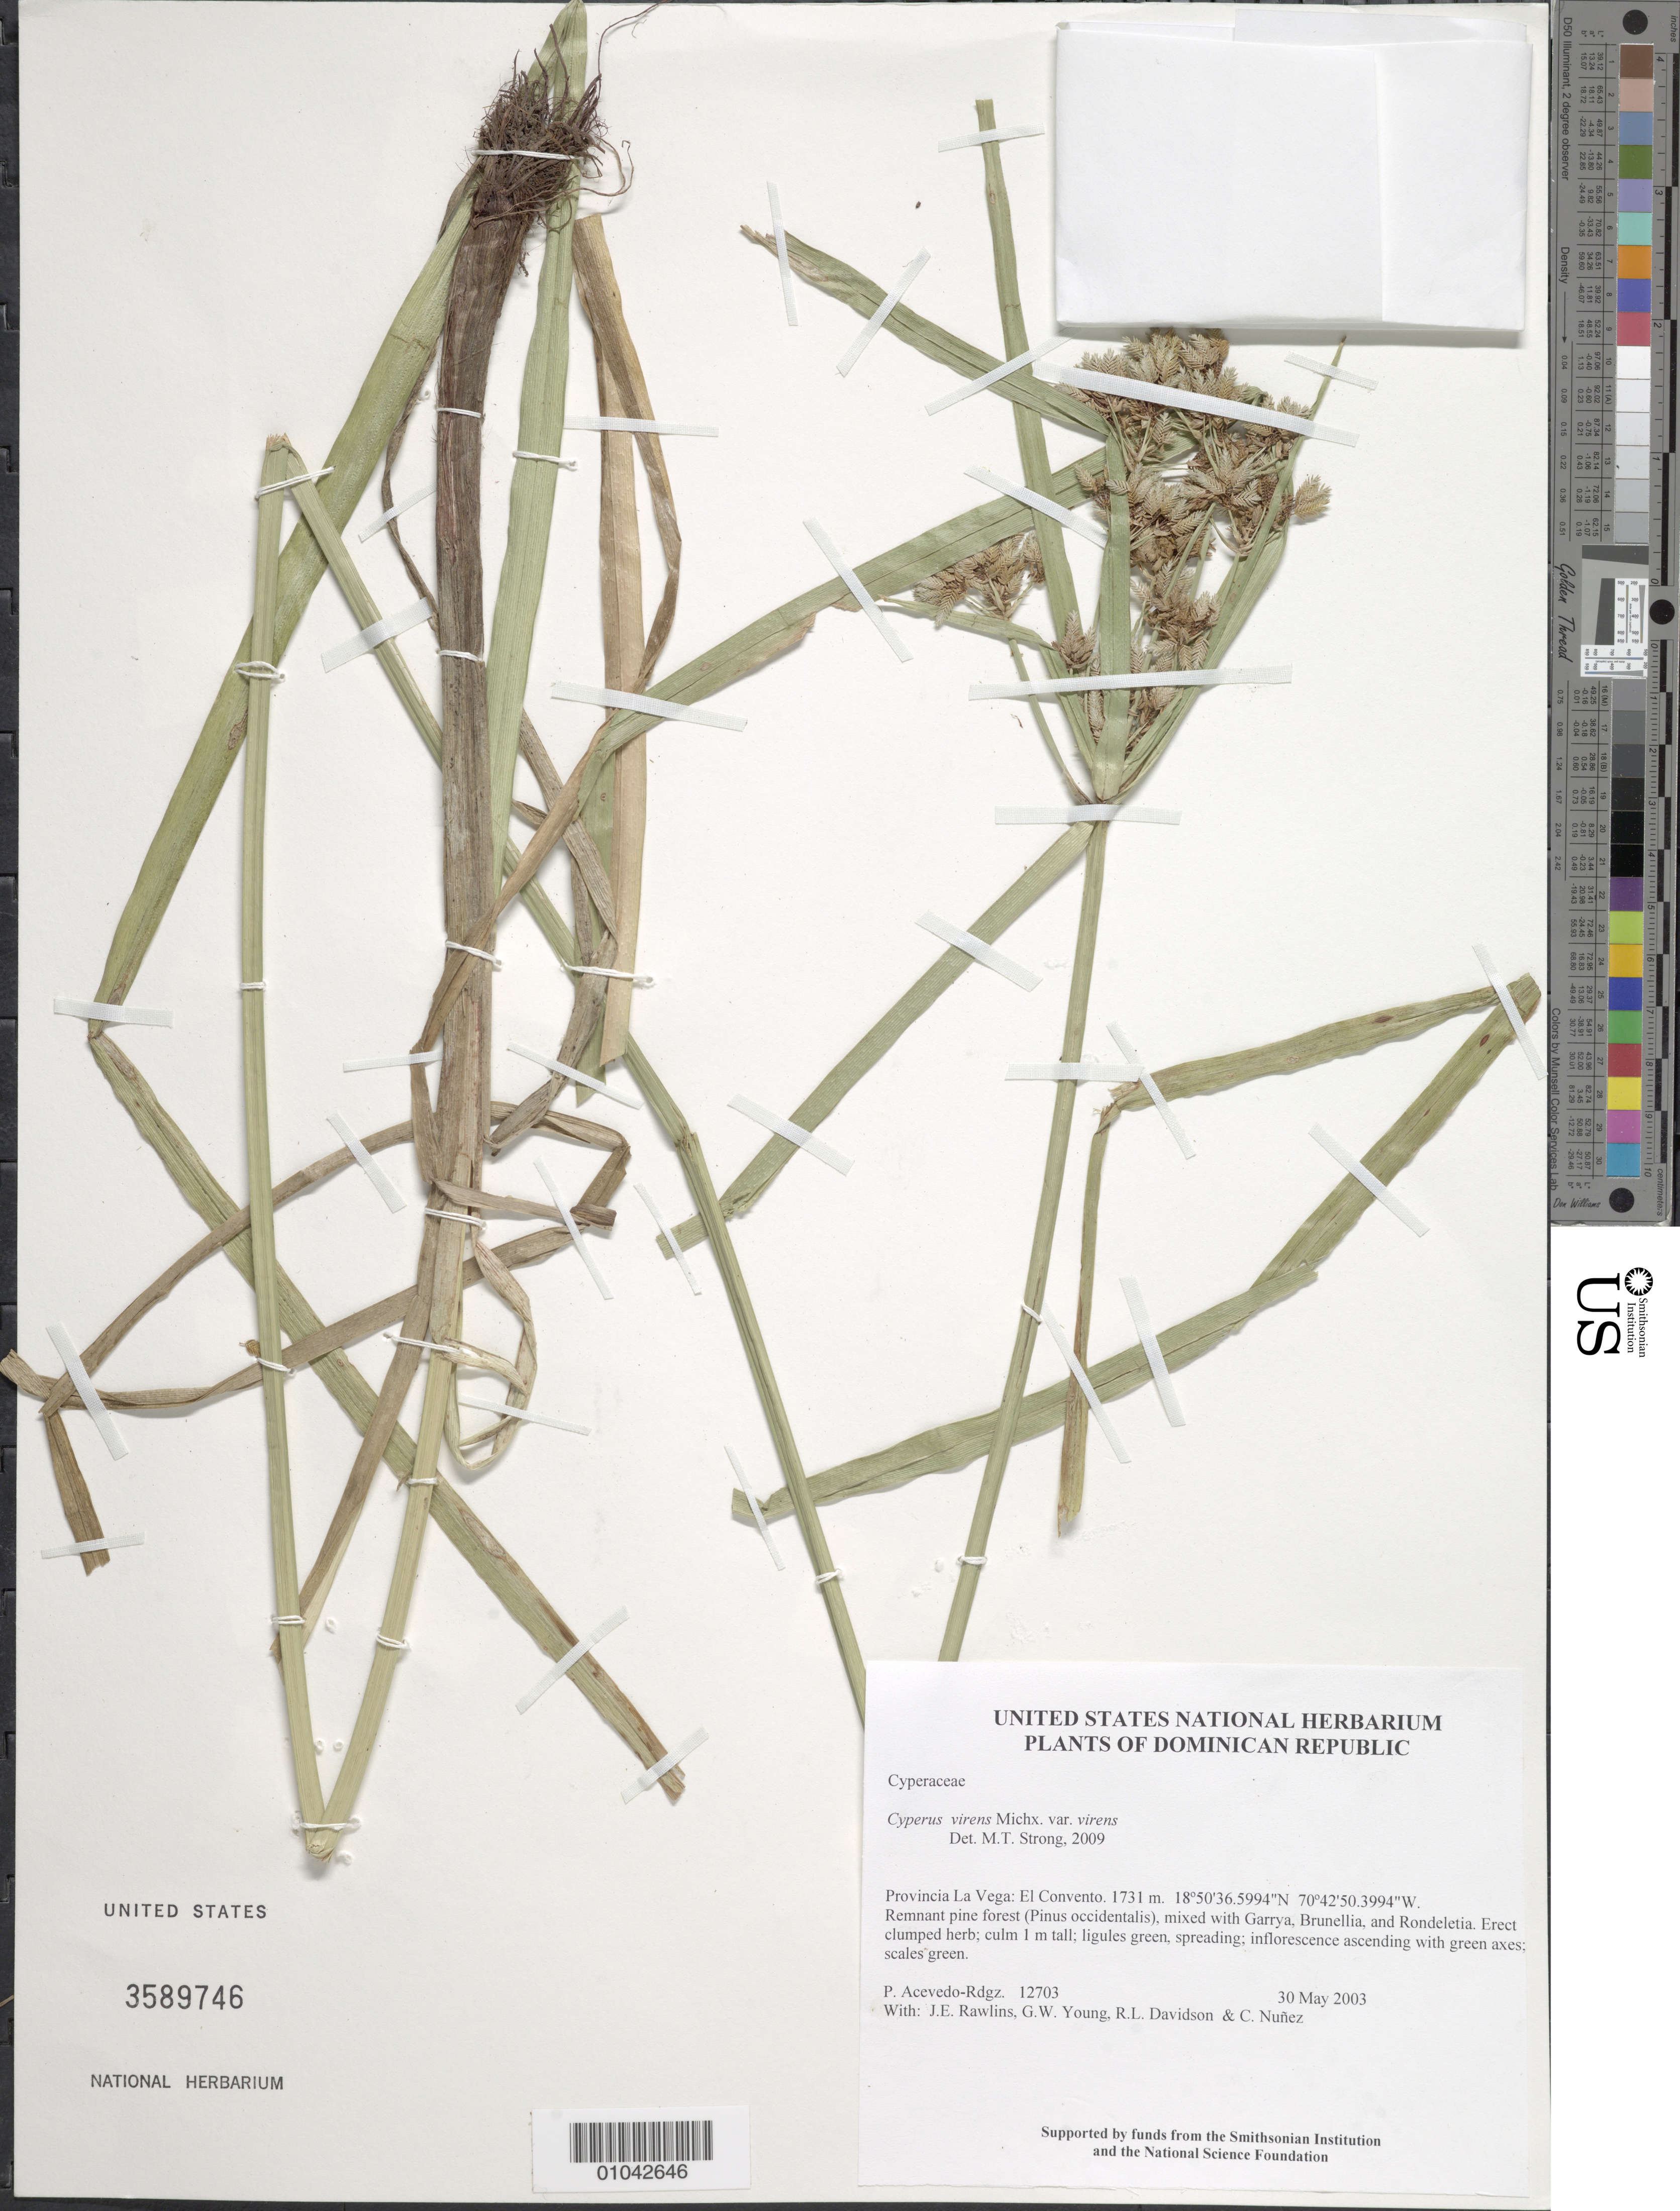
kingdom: Plantae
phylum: Tracheophyta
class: Liliopsida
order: Poales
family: Cyperaceae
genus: Cyperus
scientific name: Cyperus virens var. virens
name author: Michx.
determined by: Strong, M. T., (US), Smithsonian Institution - National Museum of Natural History (UNITED STATES)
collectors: P. Acevedo-Rodr., J. Rawlins, G. Young, R. Davidson & C. Nunez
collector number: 12703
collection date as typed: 30 May 2003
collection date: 2003-05-30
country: Dominican Republic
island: Hispaniola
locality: Provincia La Vega: El Convento.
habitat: Remnant pine forest (Pinus occidentalis), mixed with Garrya, Brunellia, and Rondeletia.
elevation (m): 1731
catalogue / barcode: US 3589746